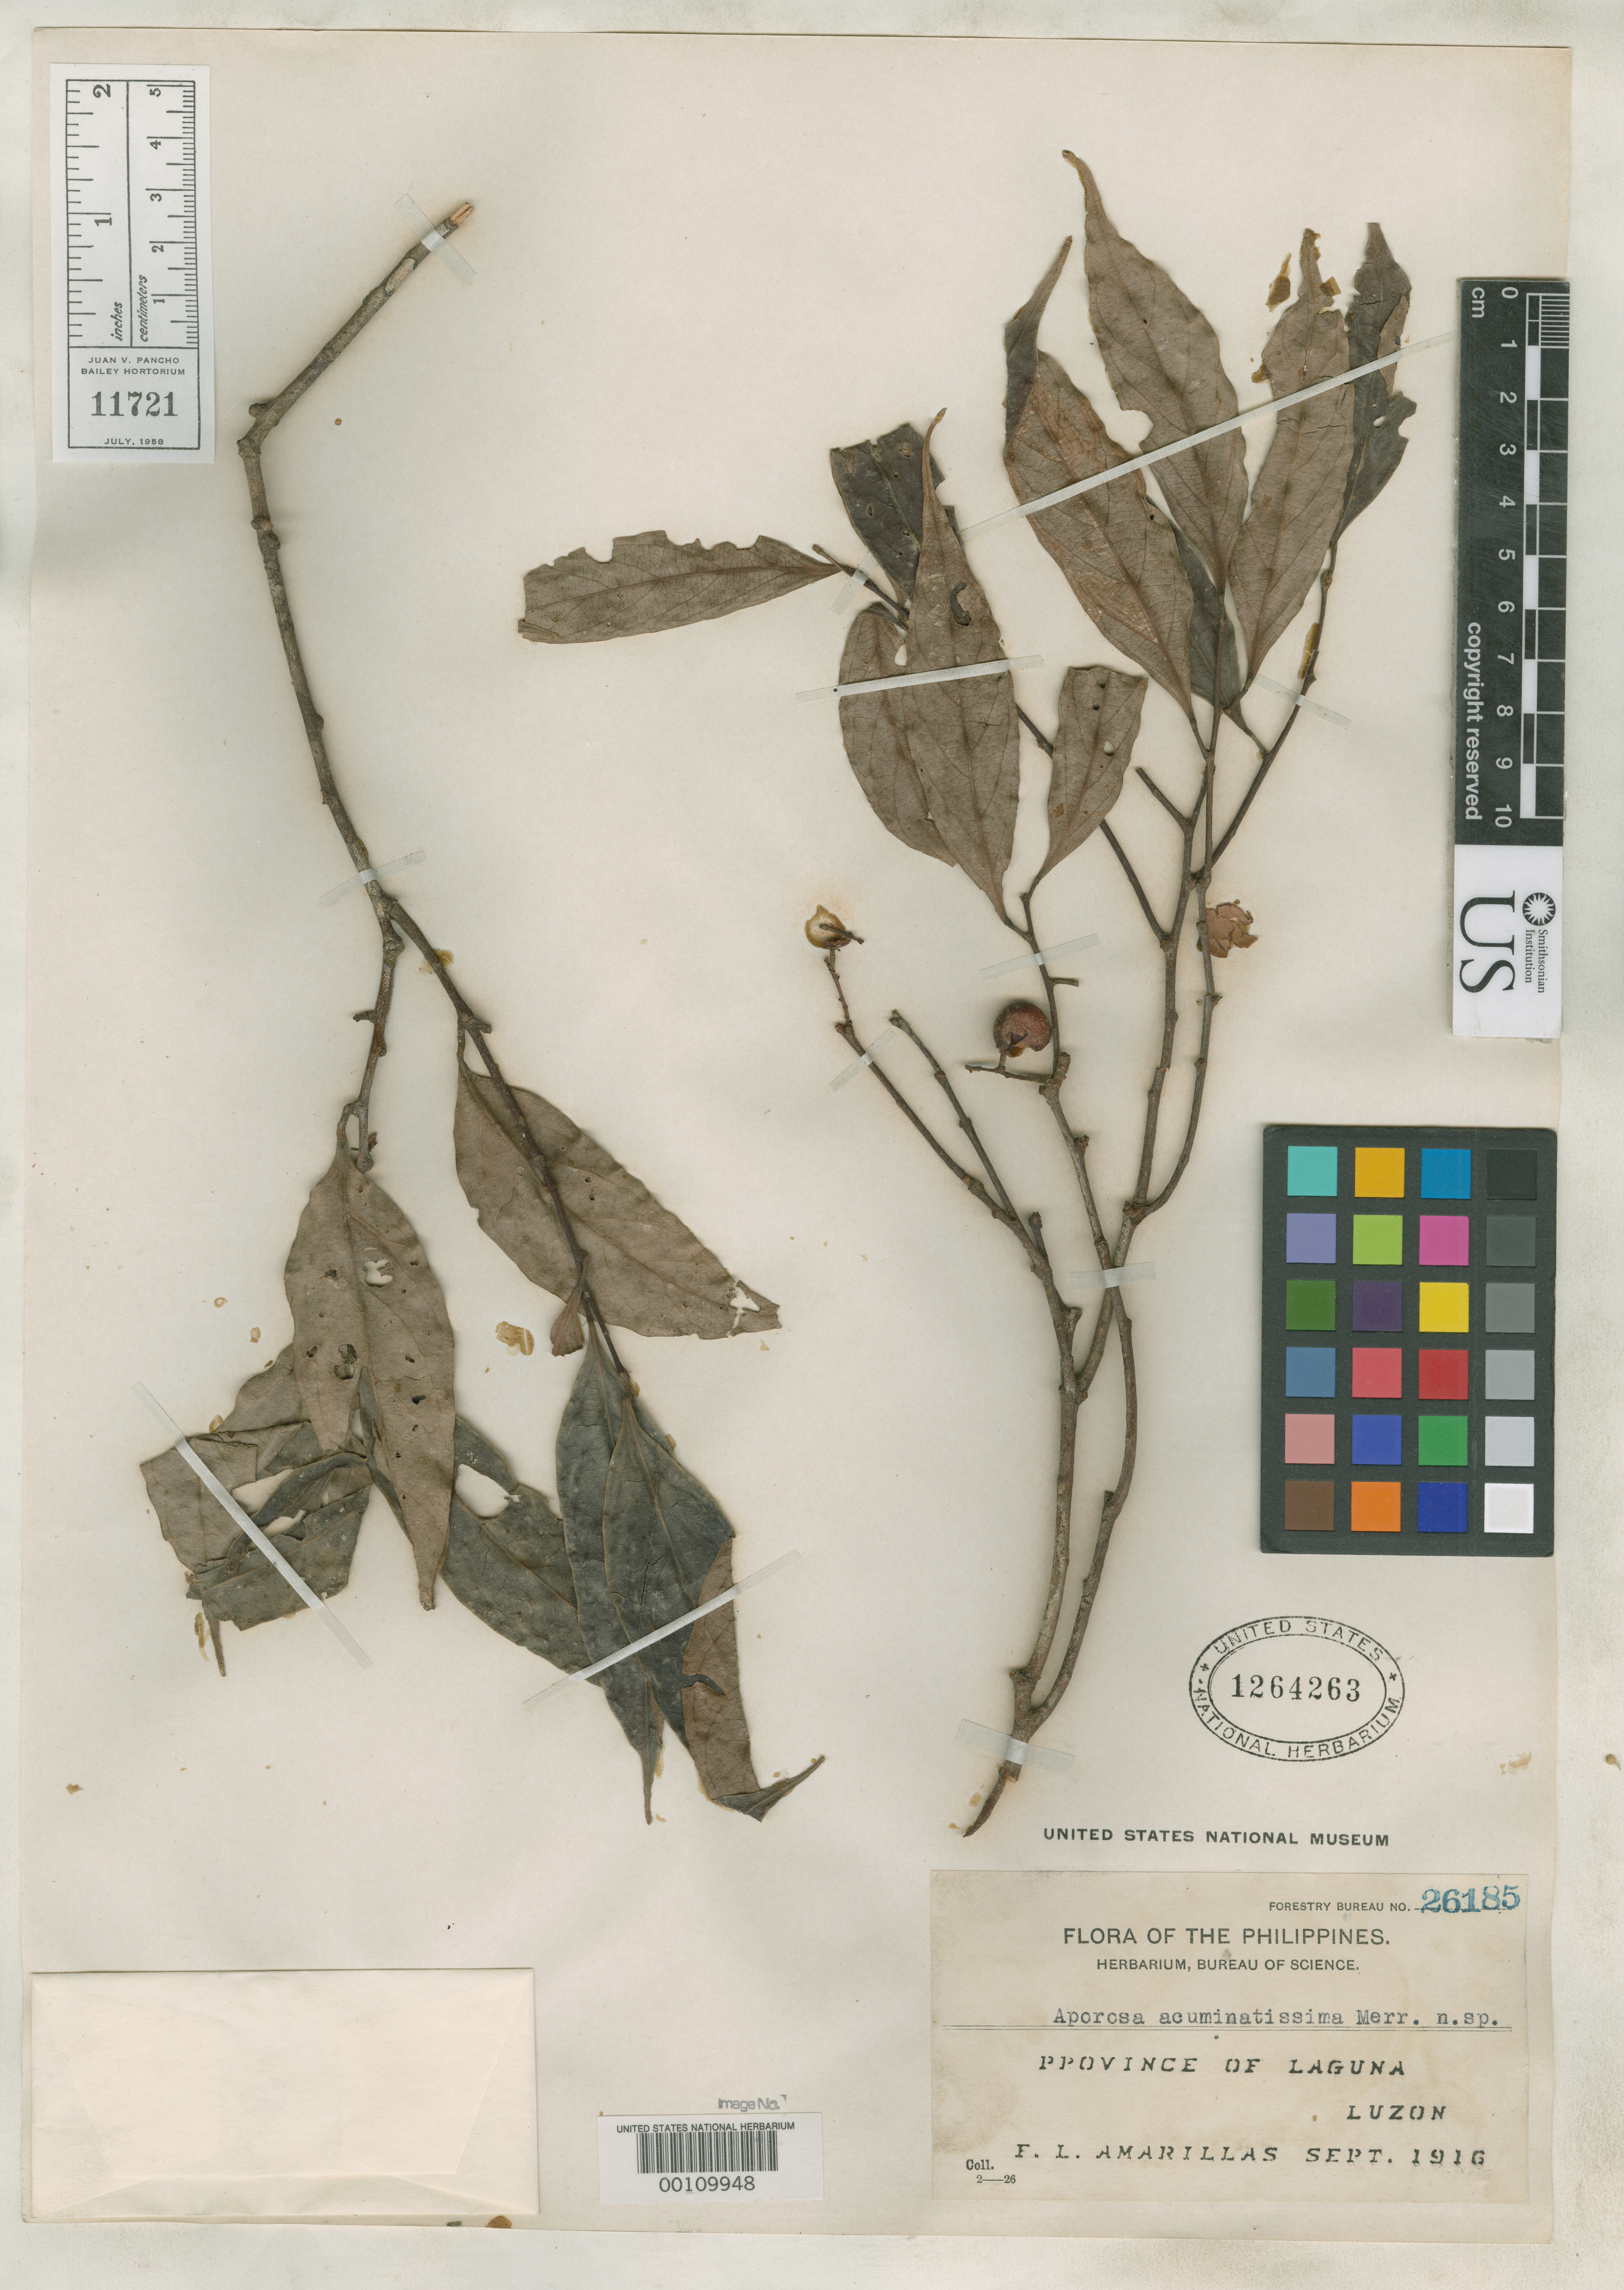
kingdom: Plantae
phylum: Tracheophyta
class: Magnoliopsida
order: Malpighiales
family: Phyllanthaceae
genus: Aporosa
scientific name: Aporosa acuminatissima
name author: Merr.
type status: Isotype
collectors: F. Amarillas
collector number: For. Bur. 26185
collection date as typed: Sep 1916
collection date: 1916-09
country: Philippines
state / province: Calabarzon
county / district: Laguna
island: Luzon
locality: Cavinti, Paasan.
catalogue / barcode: US 1264263